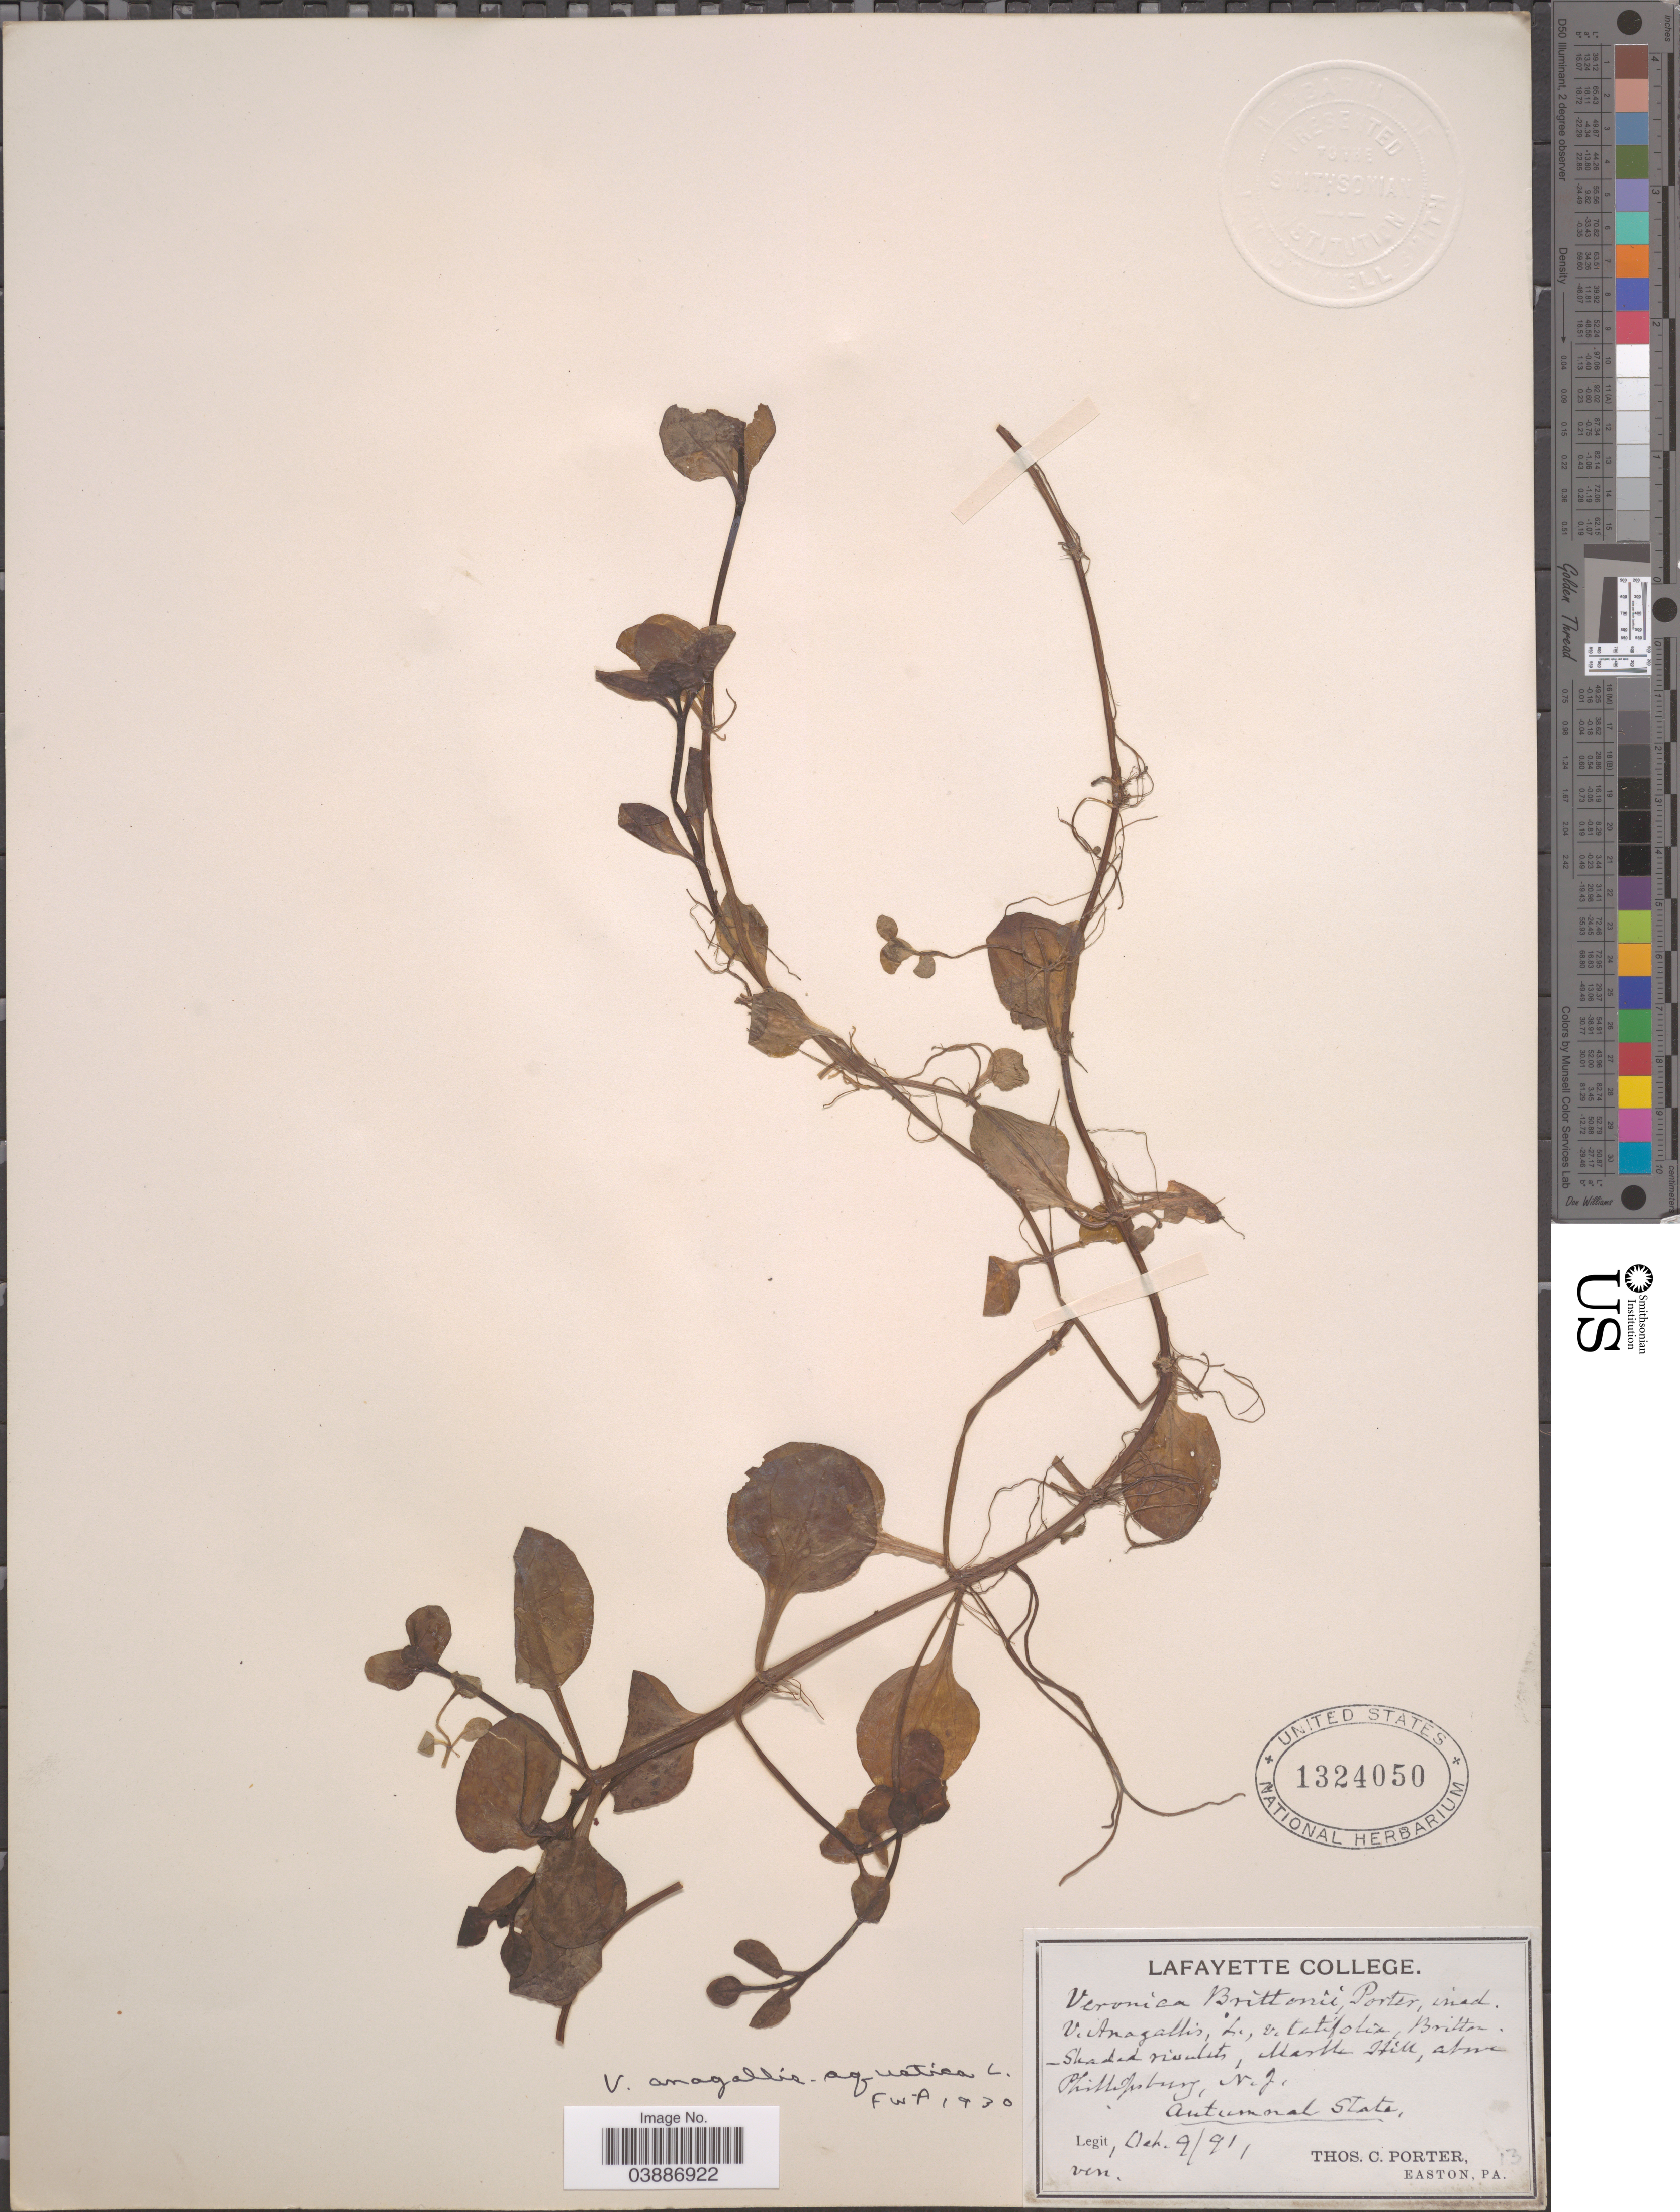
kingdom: Plantae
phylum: Tracheophyta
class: Magnoliopsida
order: Lamiales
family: Plantaginaceae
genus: Veronica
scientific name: Veronica anagallis-aquatica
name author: L.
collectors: T. Porter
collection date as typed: Transcribed d/m/y: 9/10/91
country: United States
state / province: New Jersey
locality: Marble Hill, above Phillipsburg. Autumnal State.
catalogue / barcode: US 1324050